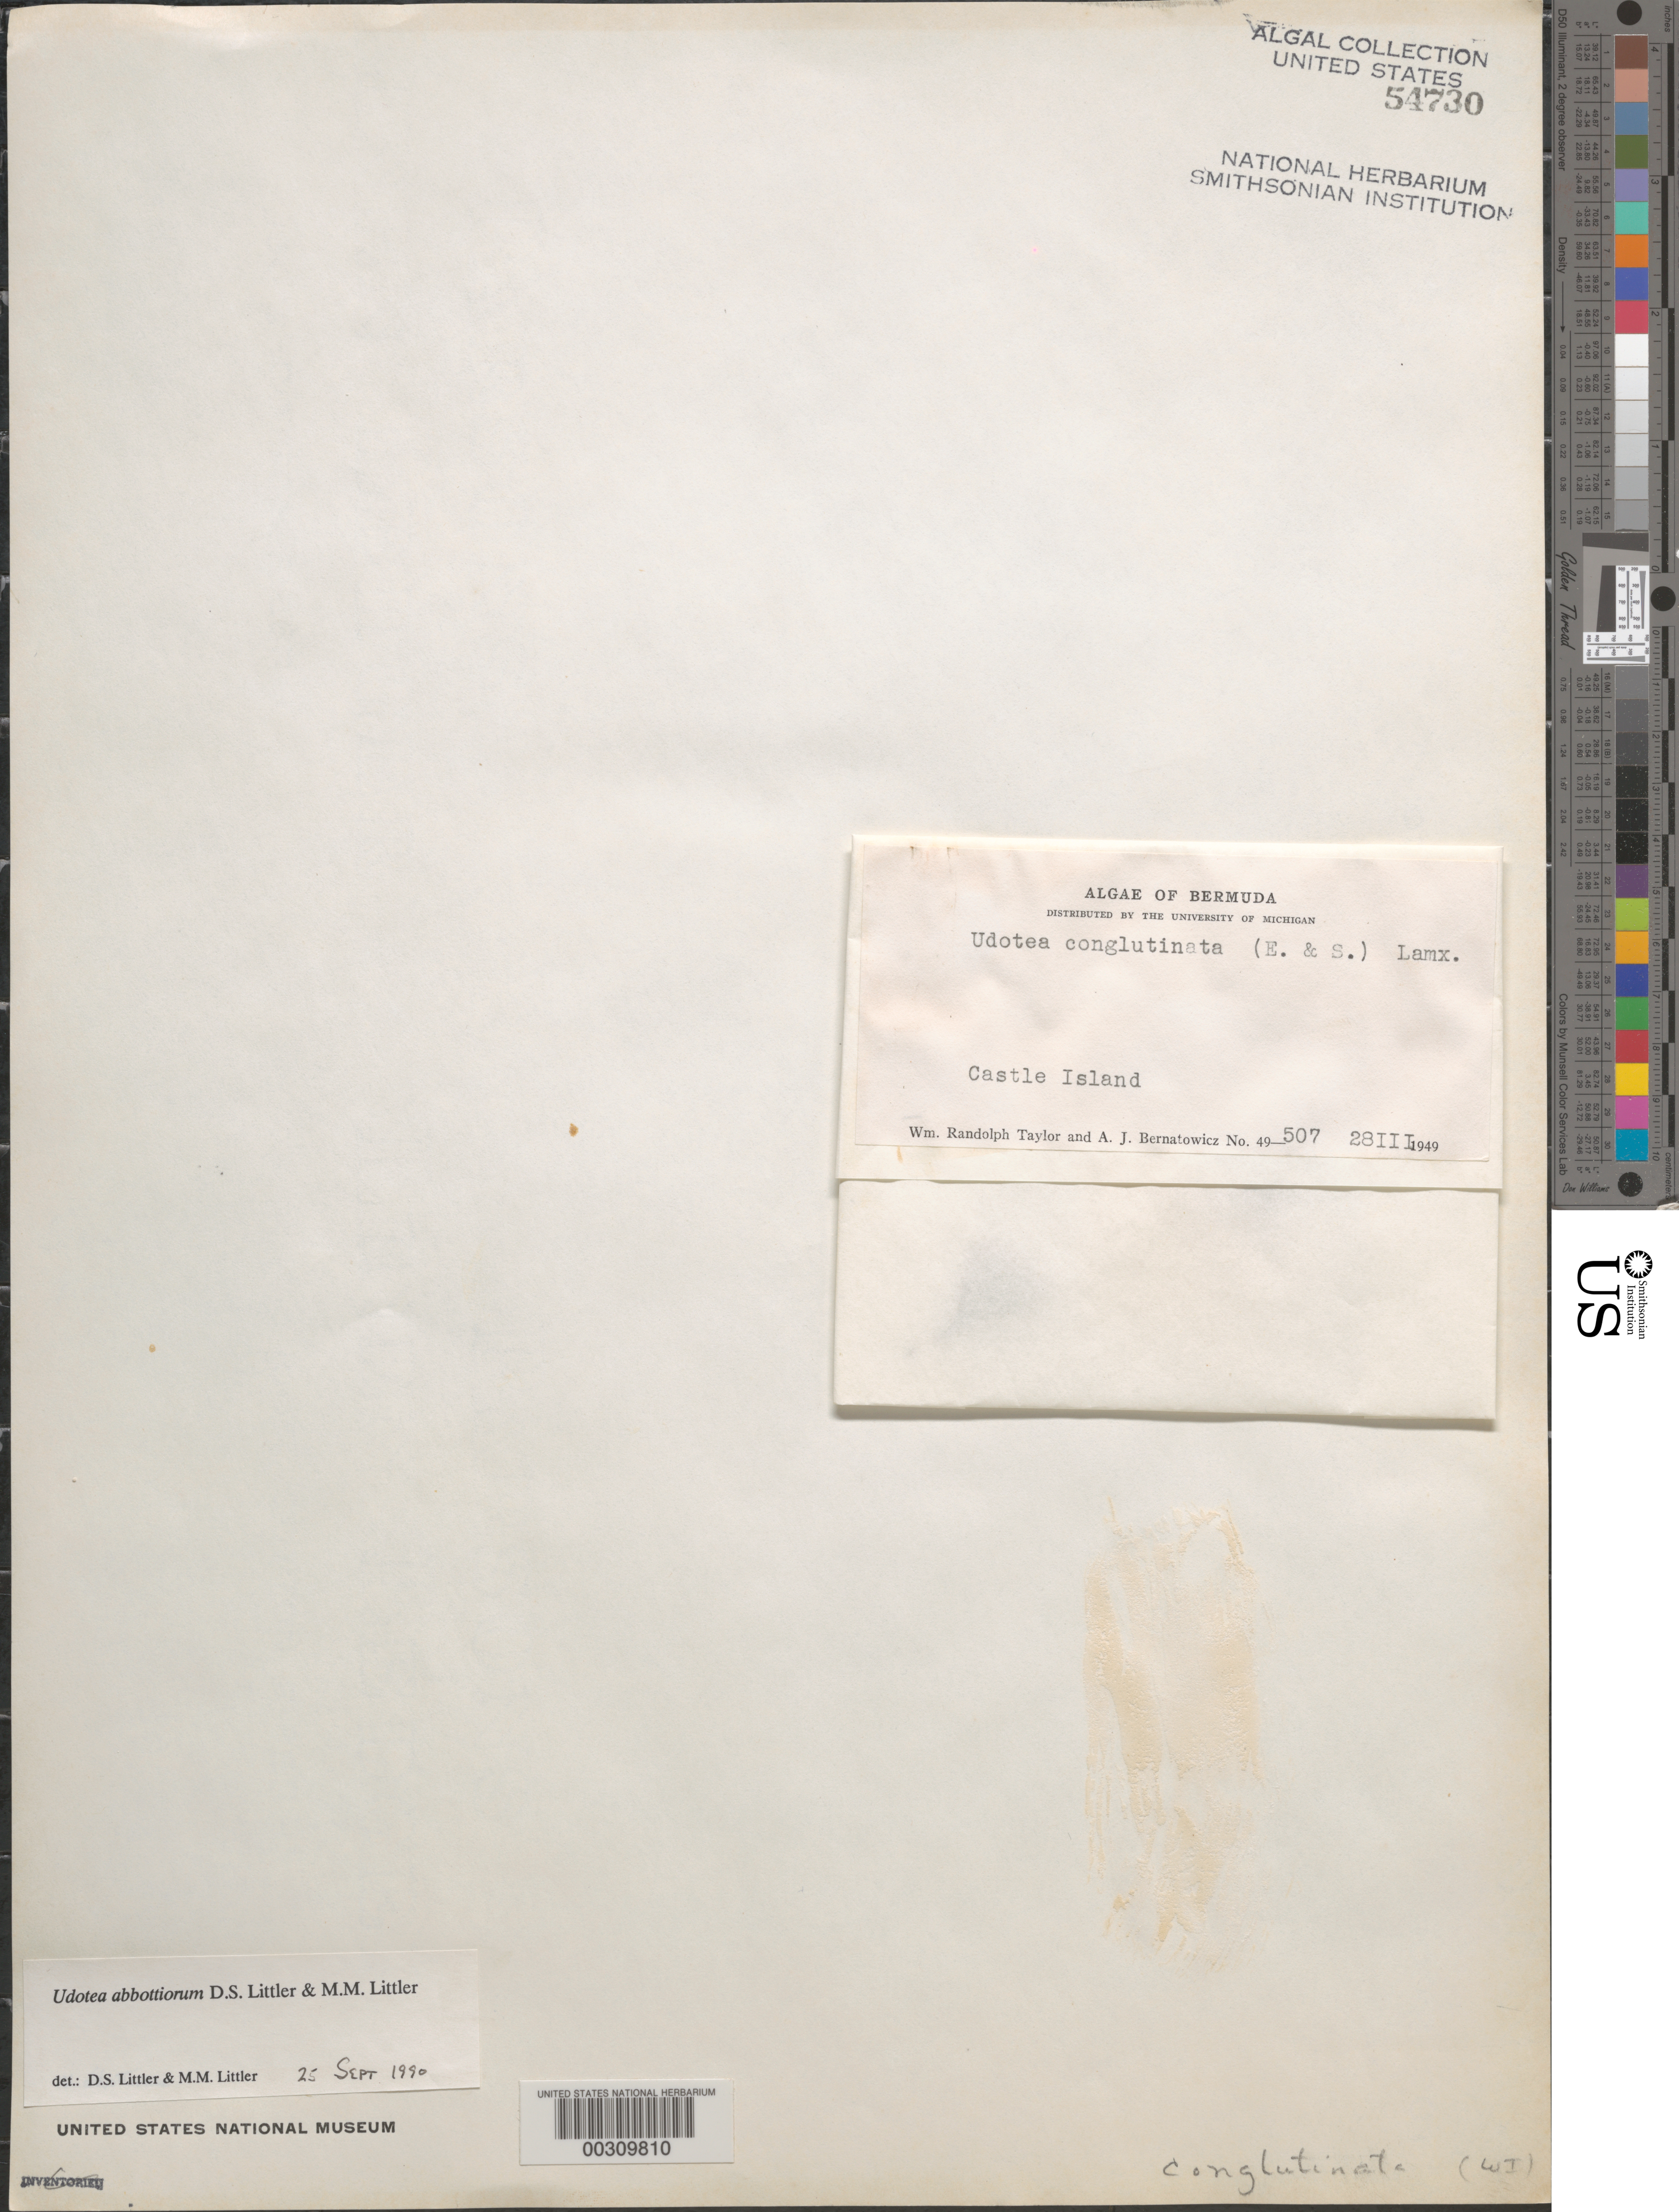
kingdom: Plantae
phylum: Chlorophyta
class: Ulvophyceae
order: Bryopsidales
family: Udoteaceae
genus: Udotea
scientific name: Udotea abbottiorum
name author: D.S. Littler & Littler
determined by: Littler, D. S.; Littler, M. M.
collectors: W. R. Taylor & A. Bernatowicz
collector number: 49-507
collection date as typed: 28 March 1949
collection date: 1949-03-28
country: Bermuda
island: Castle Island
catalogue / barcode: US 54730